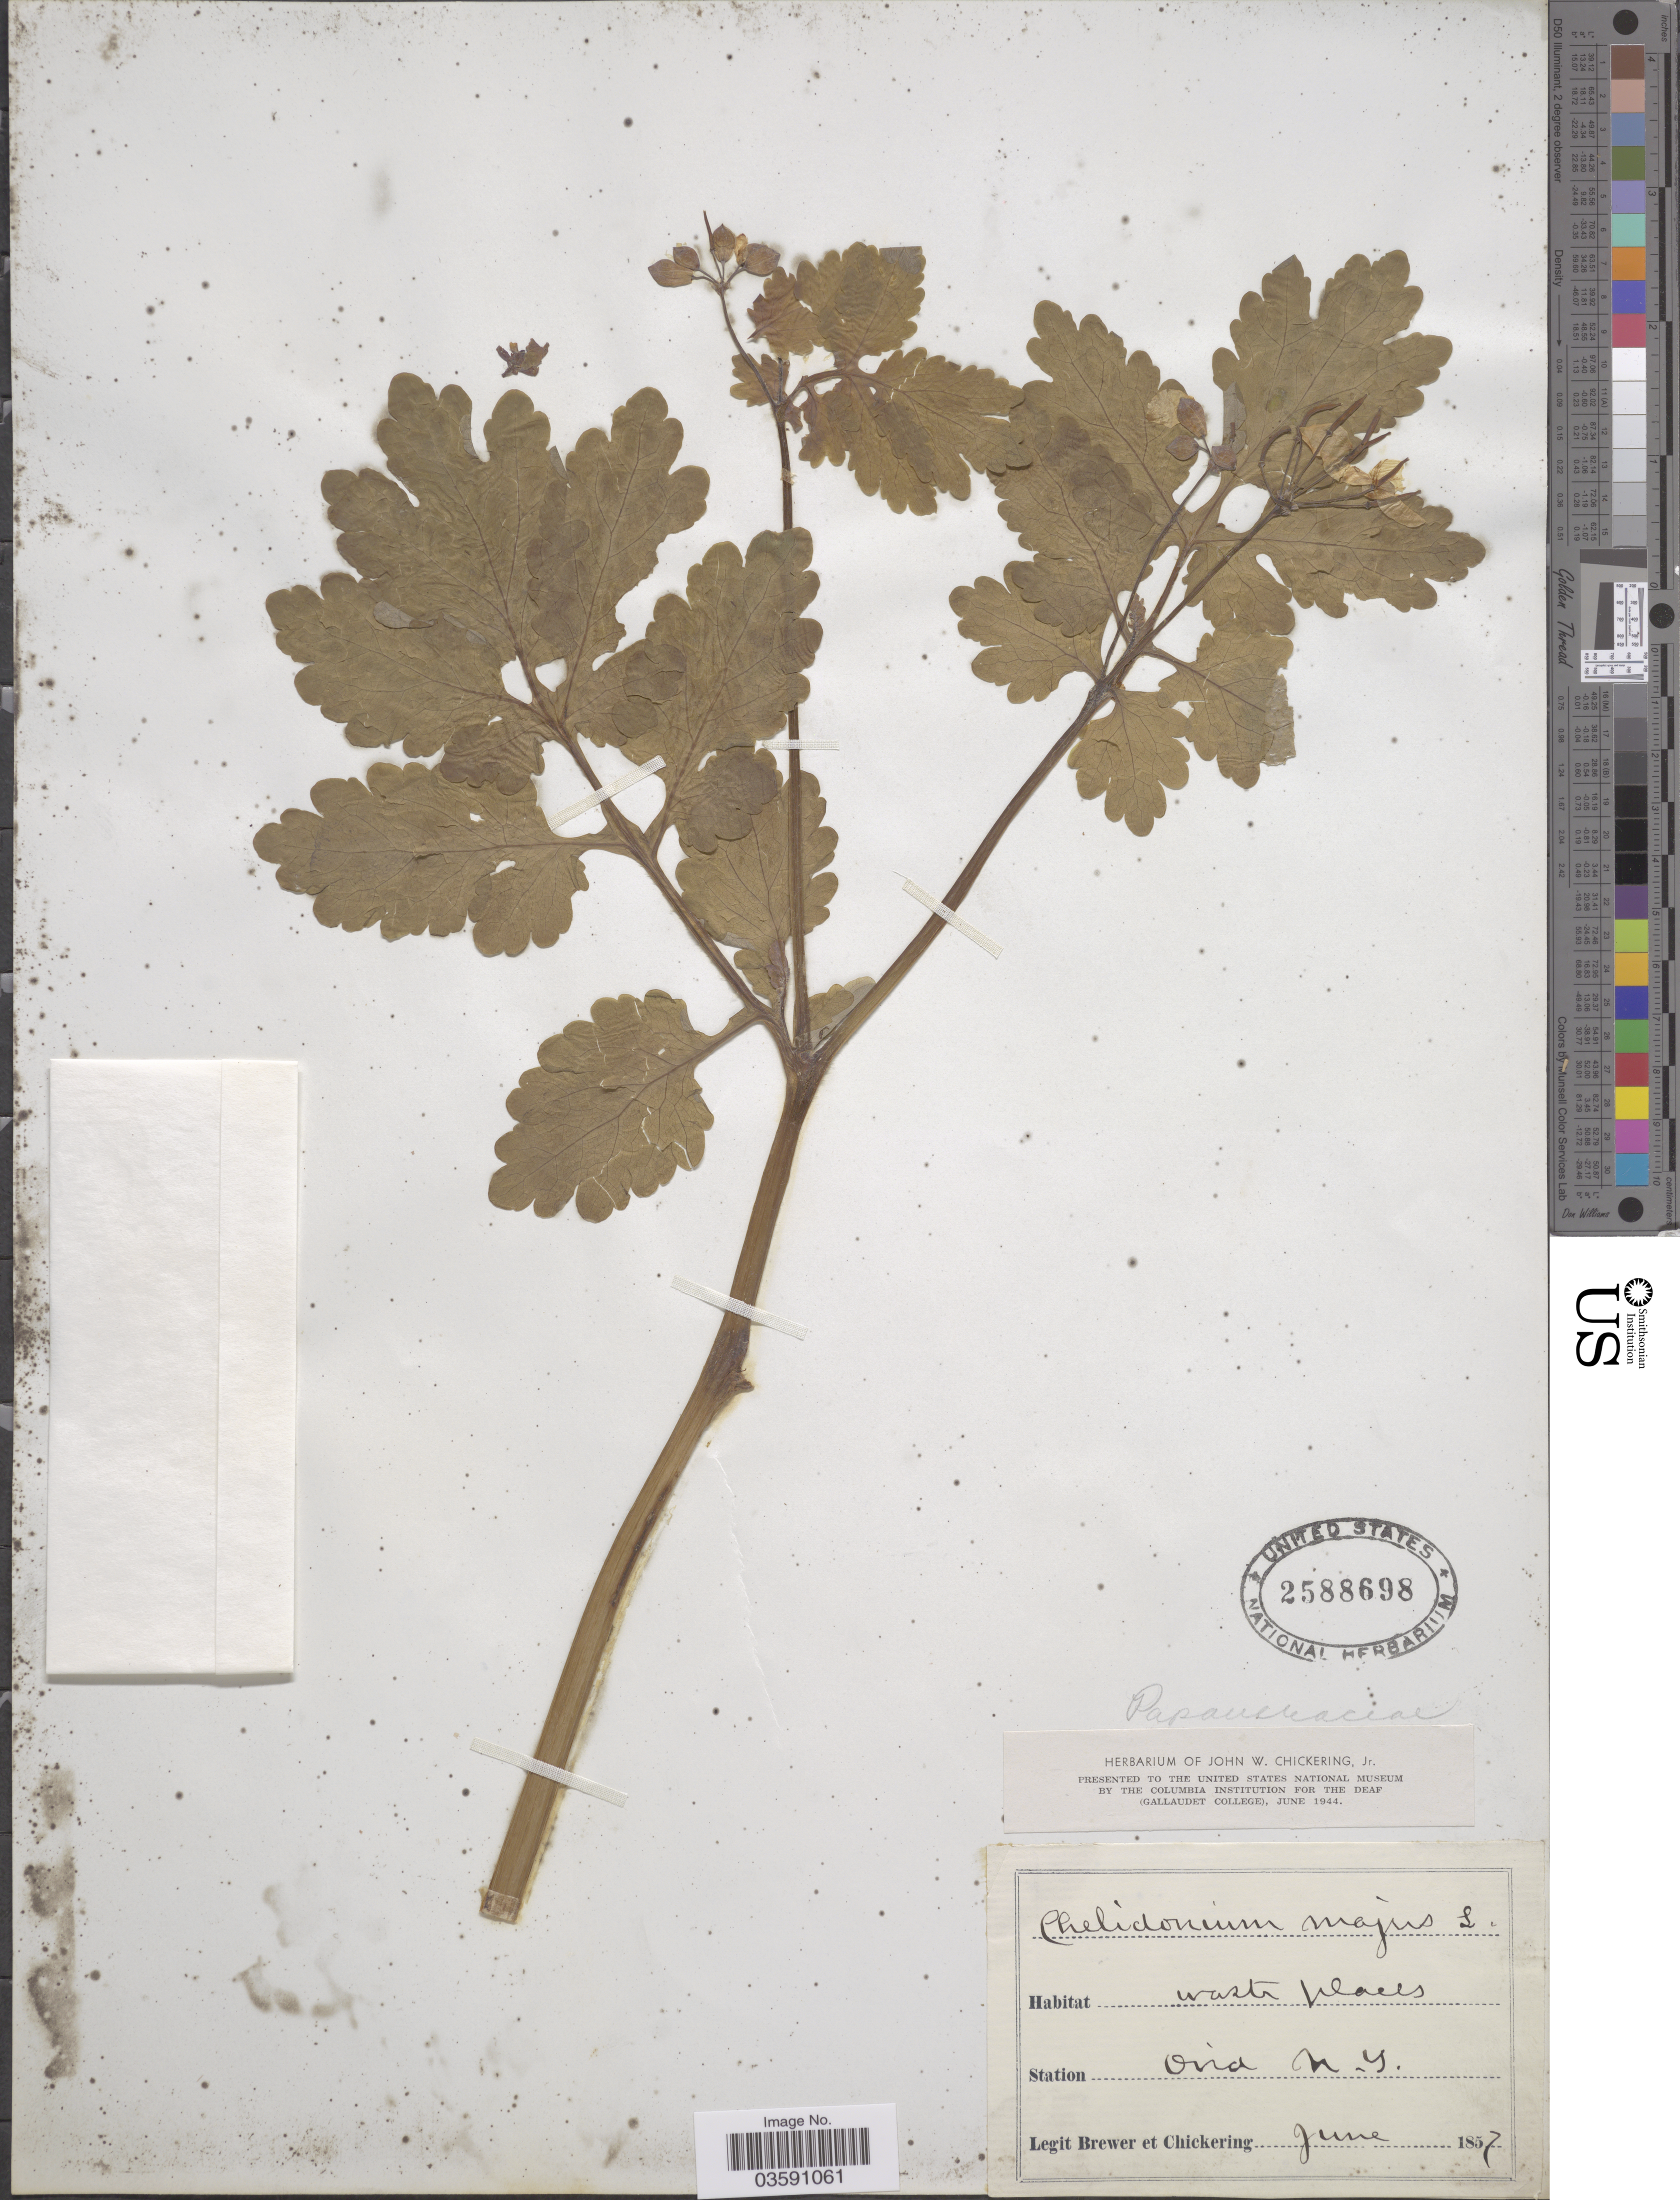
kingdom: Plantae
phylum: Tracheophyta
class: Magnoliopsida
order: Ranunculales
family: Papaveraceae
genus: Chelidonium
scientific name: Chelidonium majus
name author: L.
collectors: -. Brewer & J. Chickering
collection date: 1857-06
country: United States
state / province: New York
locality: Station Ovid.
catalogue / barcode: US 2588698